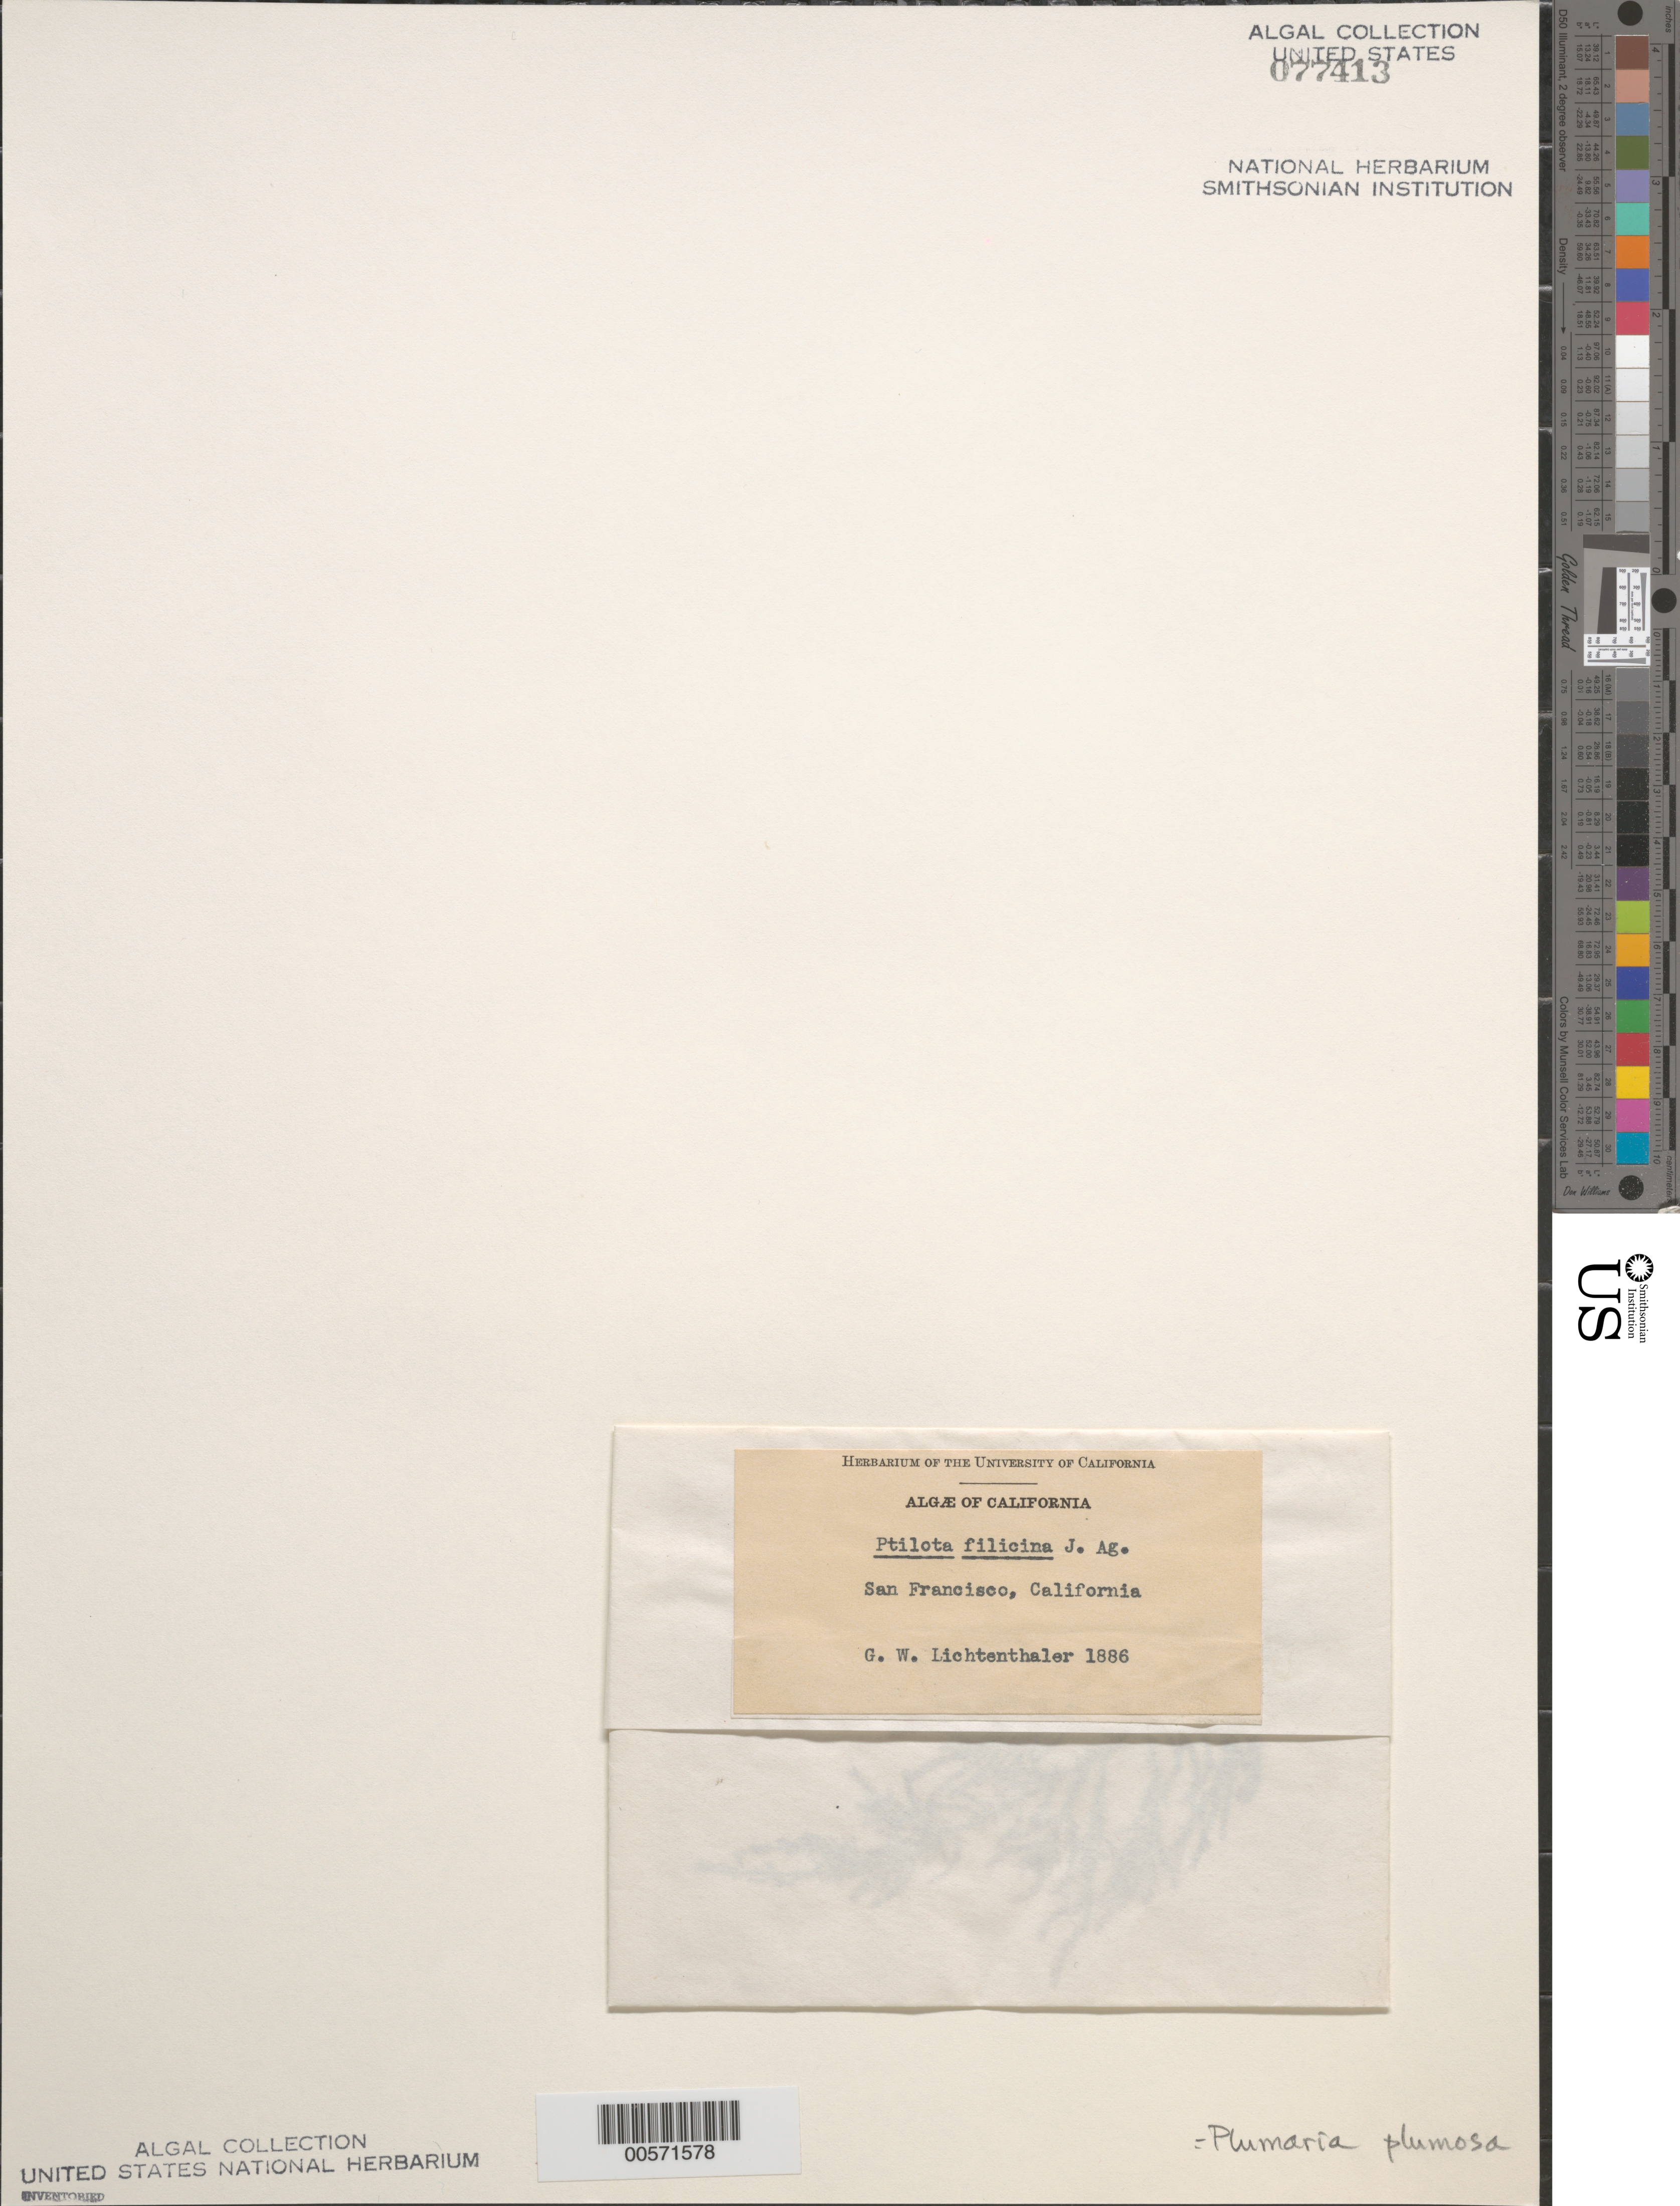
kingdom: Plantae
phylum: Rhodophyta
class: Florideophyceae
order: Ceramiales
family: Wrangeliaceae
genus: Plumaria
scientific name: Plumaria plumosa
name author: (Hudson) Kuntze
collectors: G. Lichtenthaler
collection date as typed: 1886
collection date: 1886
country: United States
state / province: California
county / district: San Francisco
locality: San Francisco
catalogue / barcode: US 77413